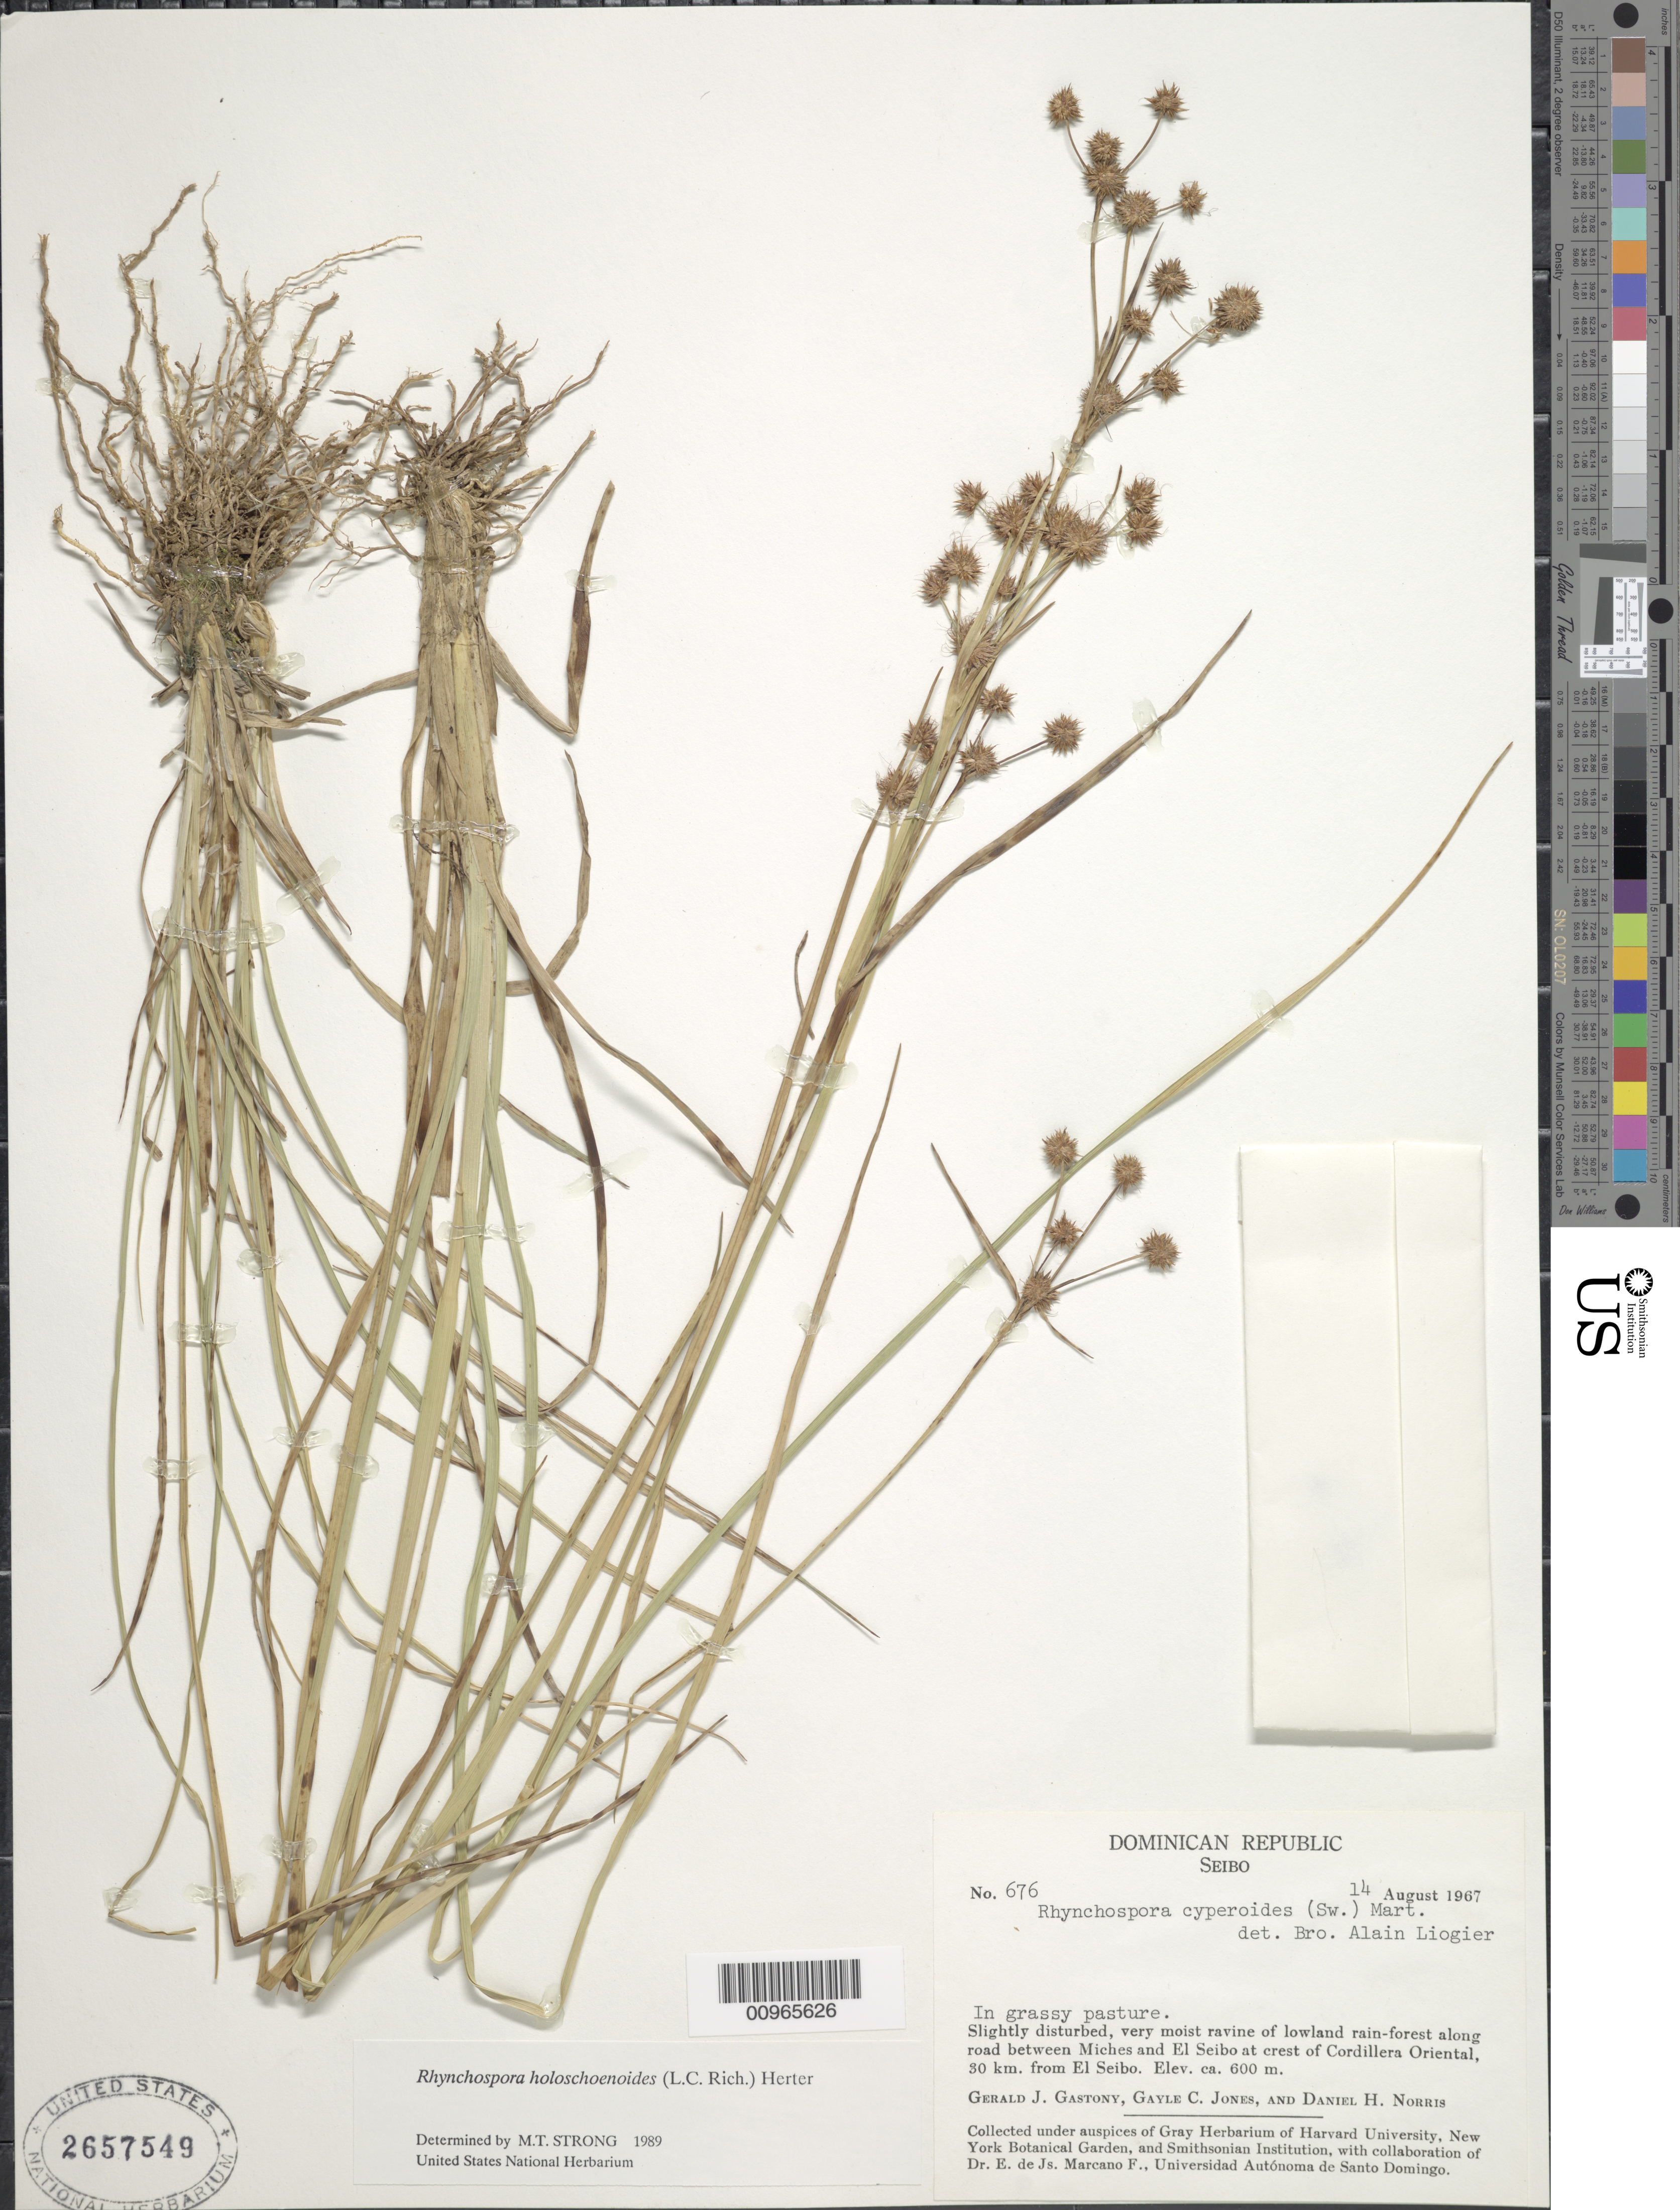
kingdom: Plantae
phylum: Tracheophyta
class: Liliopsida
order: Poales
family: Cyperaceae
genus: Rhynchospora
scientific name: Rhynchospora holoschoenoides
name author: (Rich.) Herter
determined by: Strong, M. T., (US), Smithsonian Institution - National Museum of Natural History (UNITED STATES)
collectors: G. Gastony, G. C. Jones & D. H. Norris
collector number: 676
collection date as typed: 14 Aug 1967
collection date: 1967-08-14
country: Dominican Republic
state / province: El Seibo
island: Hispaniola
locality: Pasture in ravine of lowland rain-forest along road between Miches and El Seibo at crest of Cordillera Oriental, 30 km. from El Seibo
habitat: In grassy pasture of slightly disturbed, very moist ravine of lowland rain-forest along road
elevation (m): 600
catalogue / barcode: US 2657549